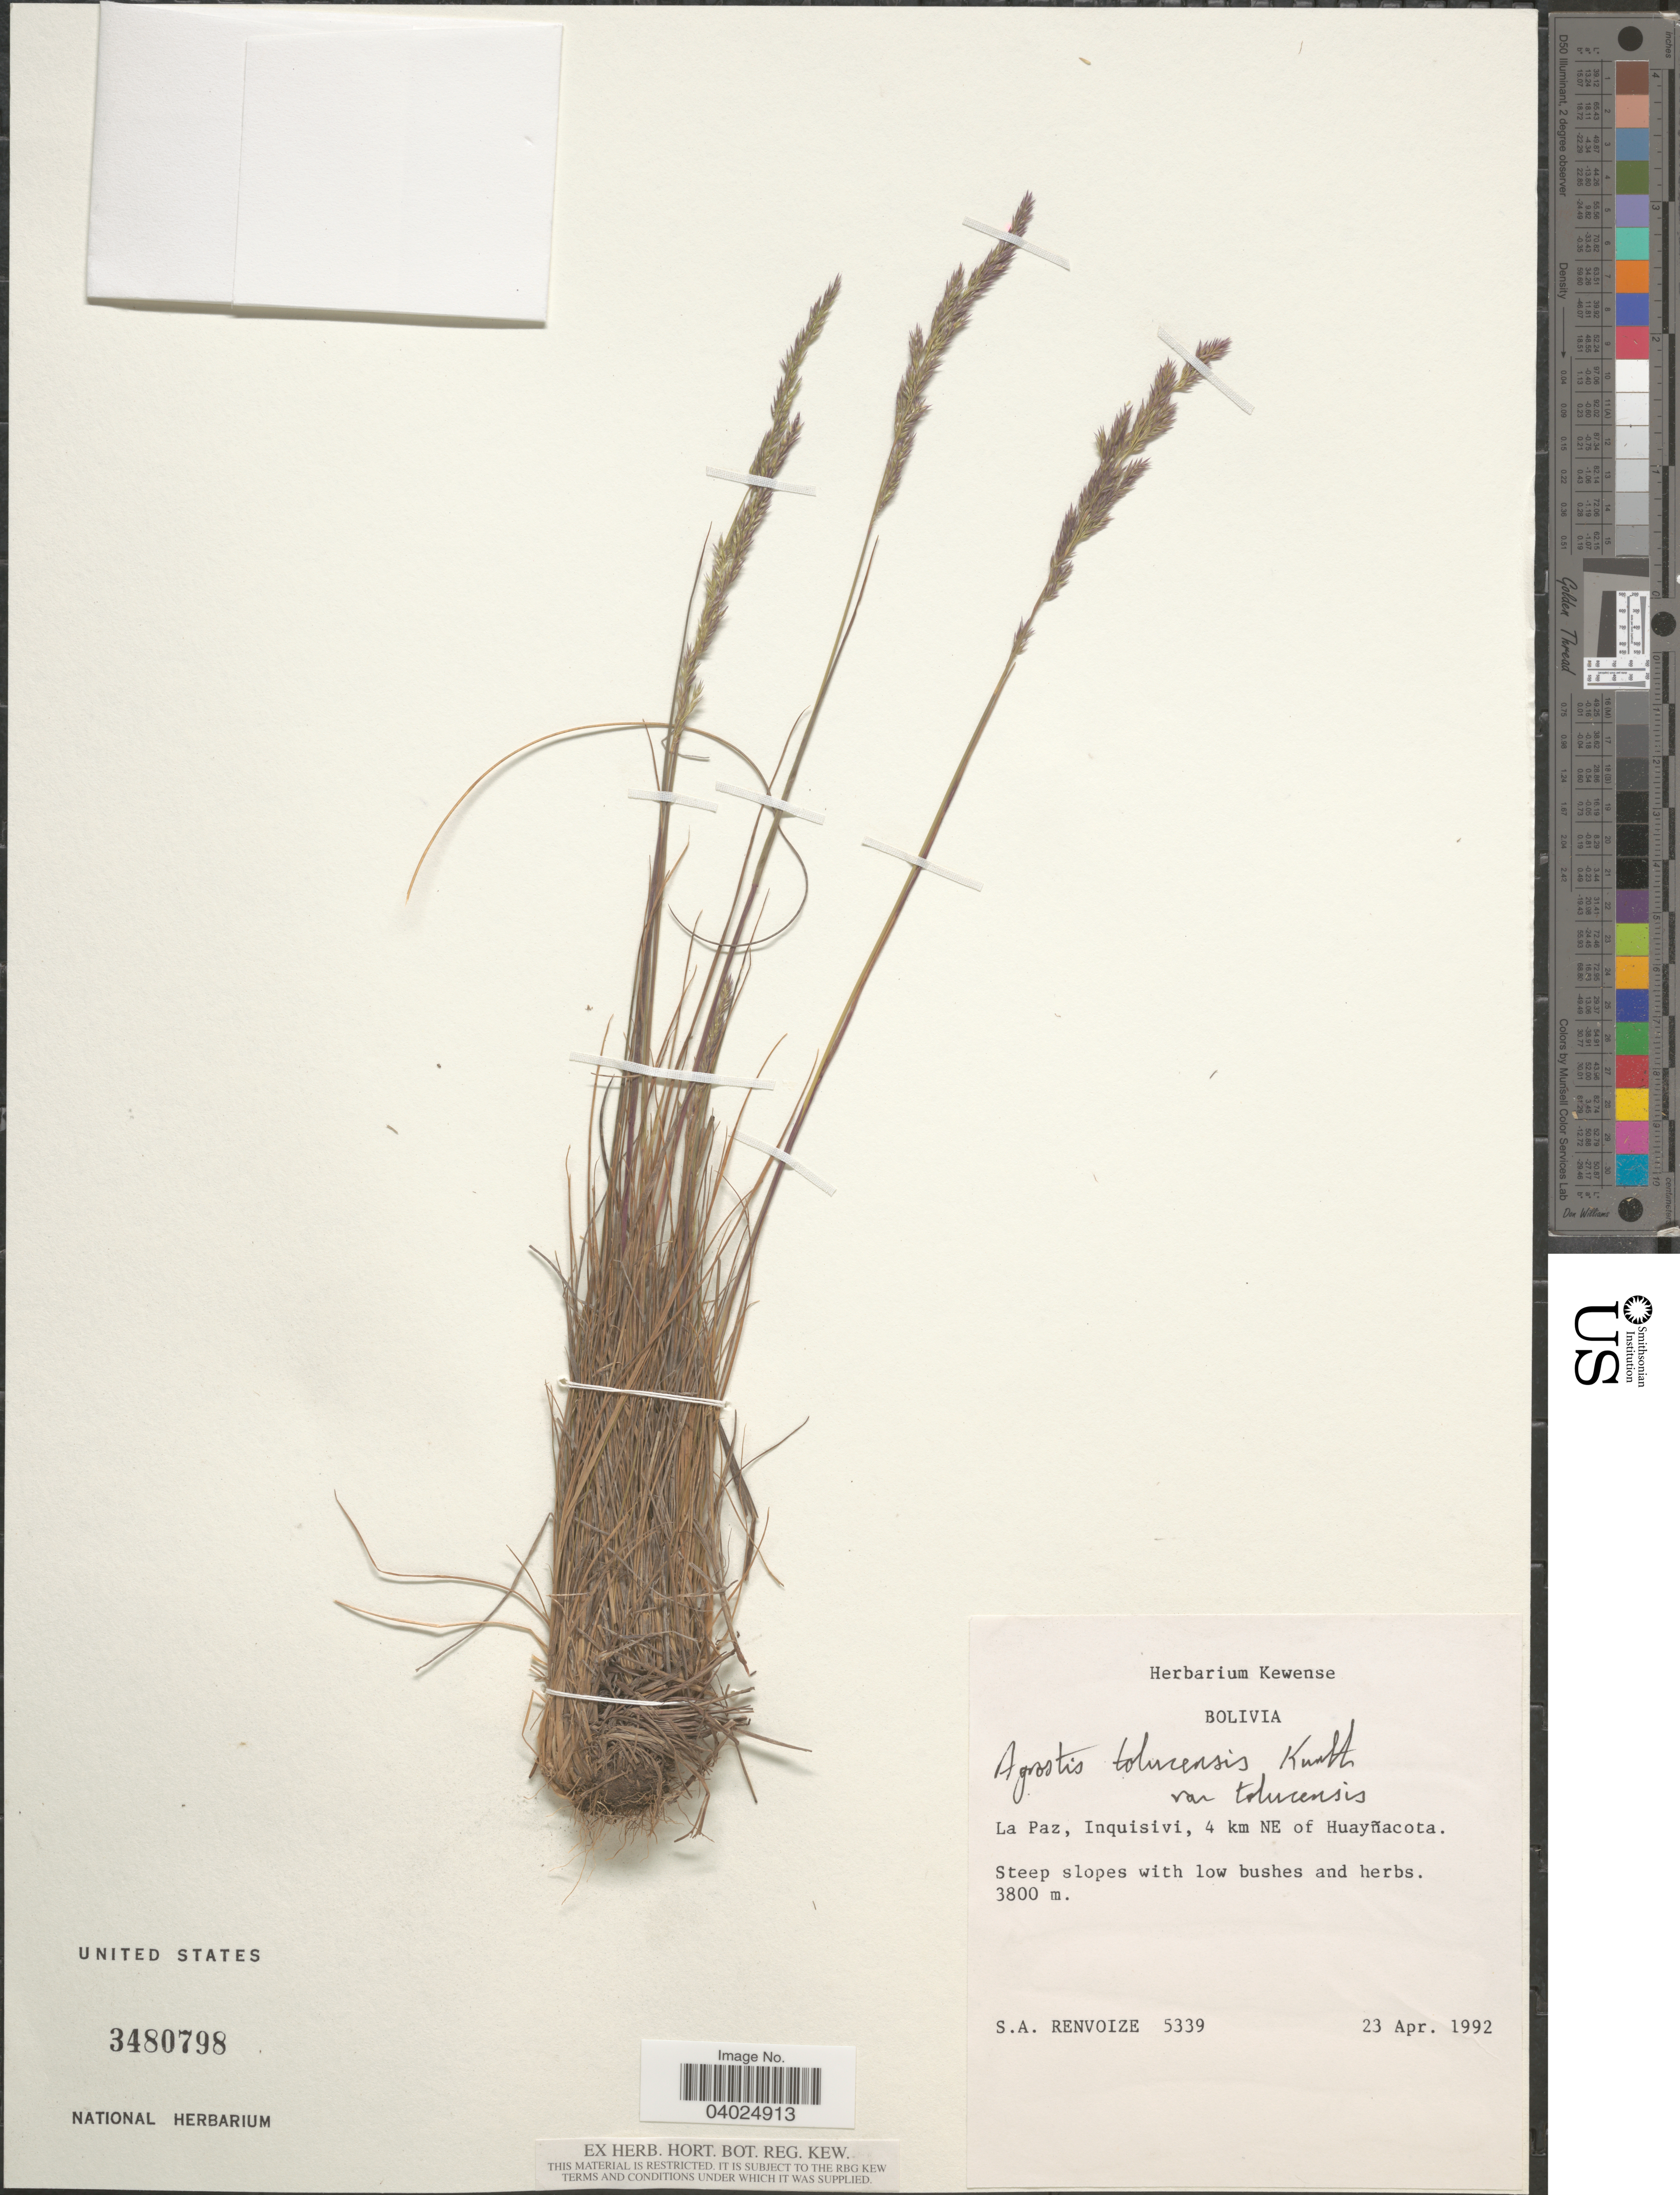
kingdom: Plantae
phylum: Tracheophyta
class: Liliopsida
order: Poales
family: Poaceae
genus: Agrostis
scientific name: Agrostis tolucensis Kunth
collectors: S. A. Renvoize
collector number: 5339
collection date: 1992-04-23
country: Bolivia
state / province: La Paz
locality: Inquisivi, 4 km NE of Huayñacota.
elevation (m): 3800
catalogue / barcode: US 3480798